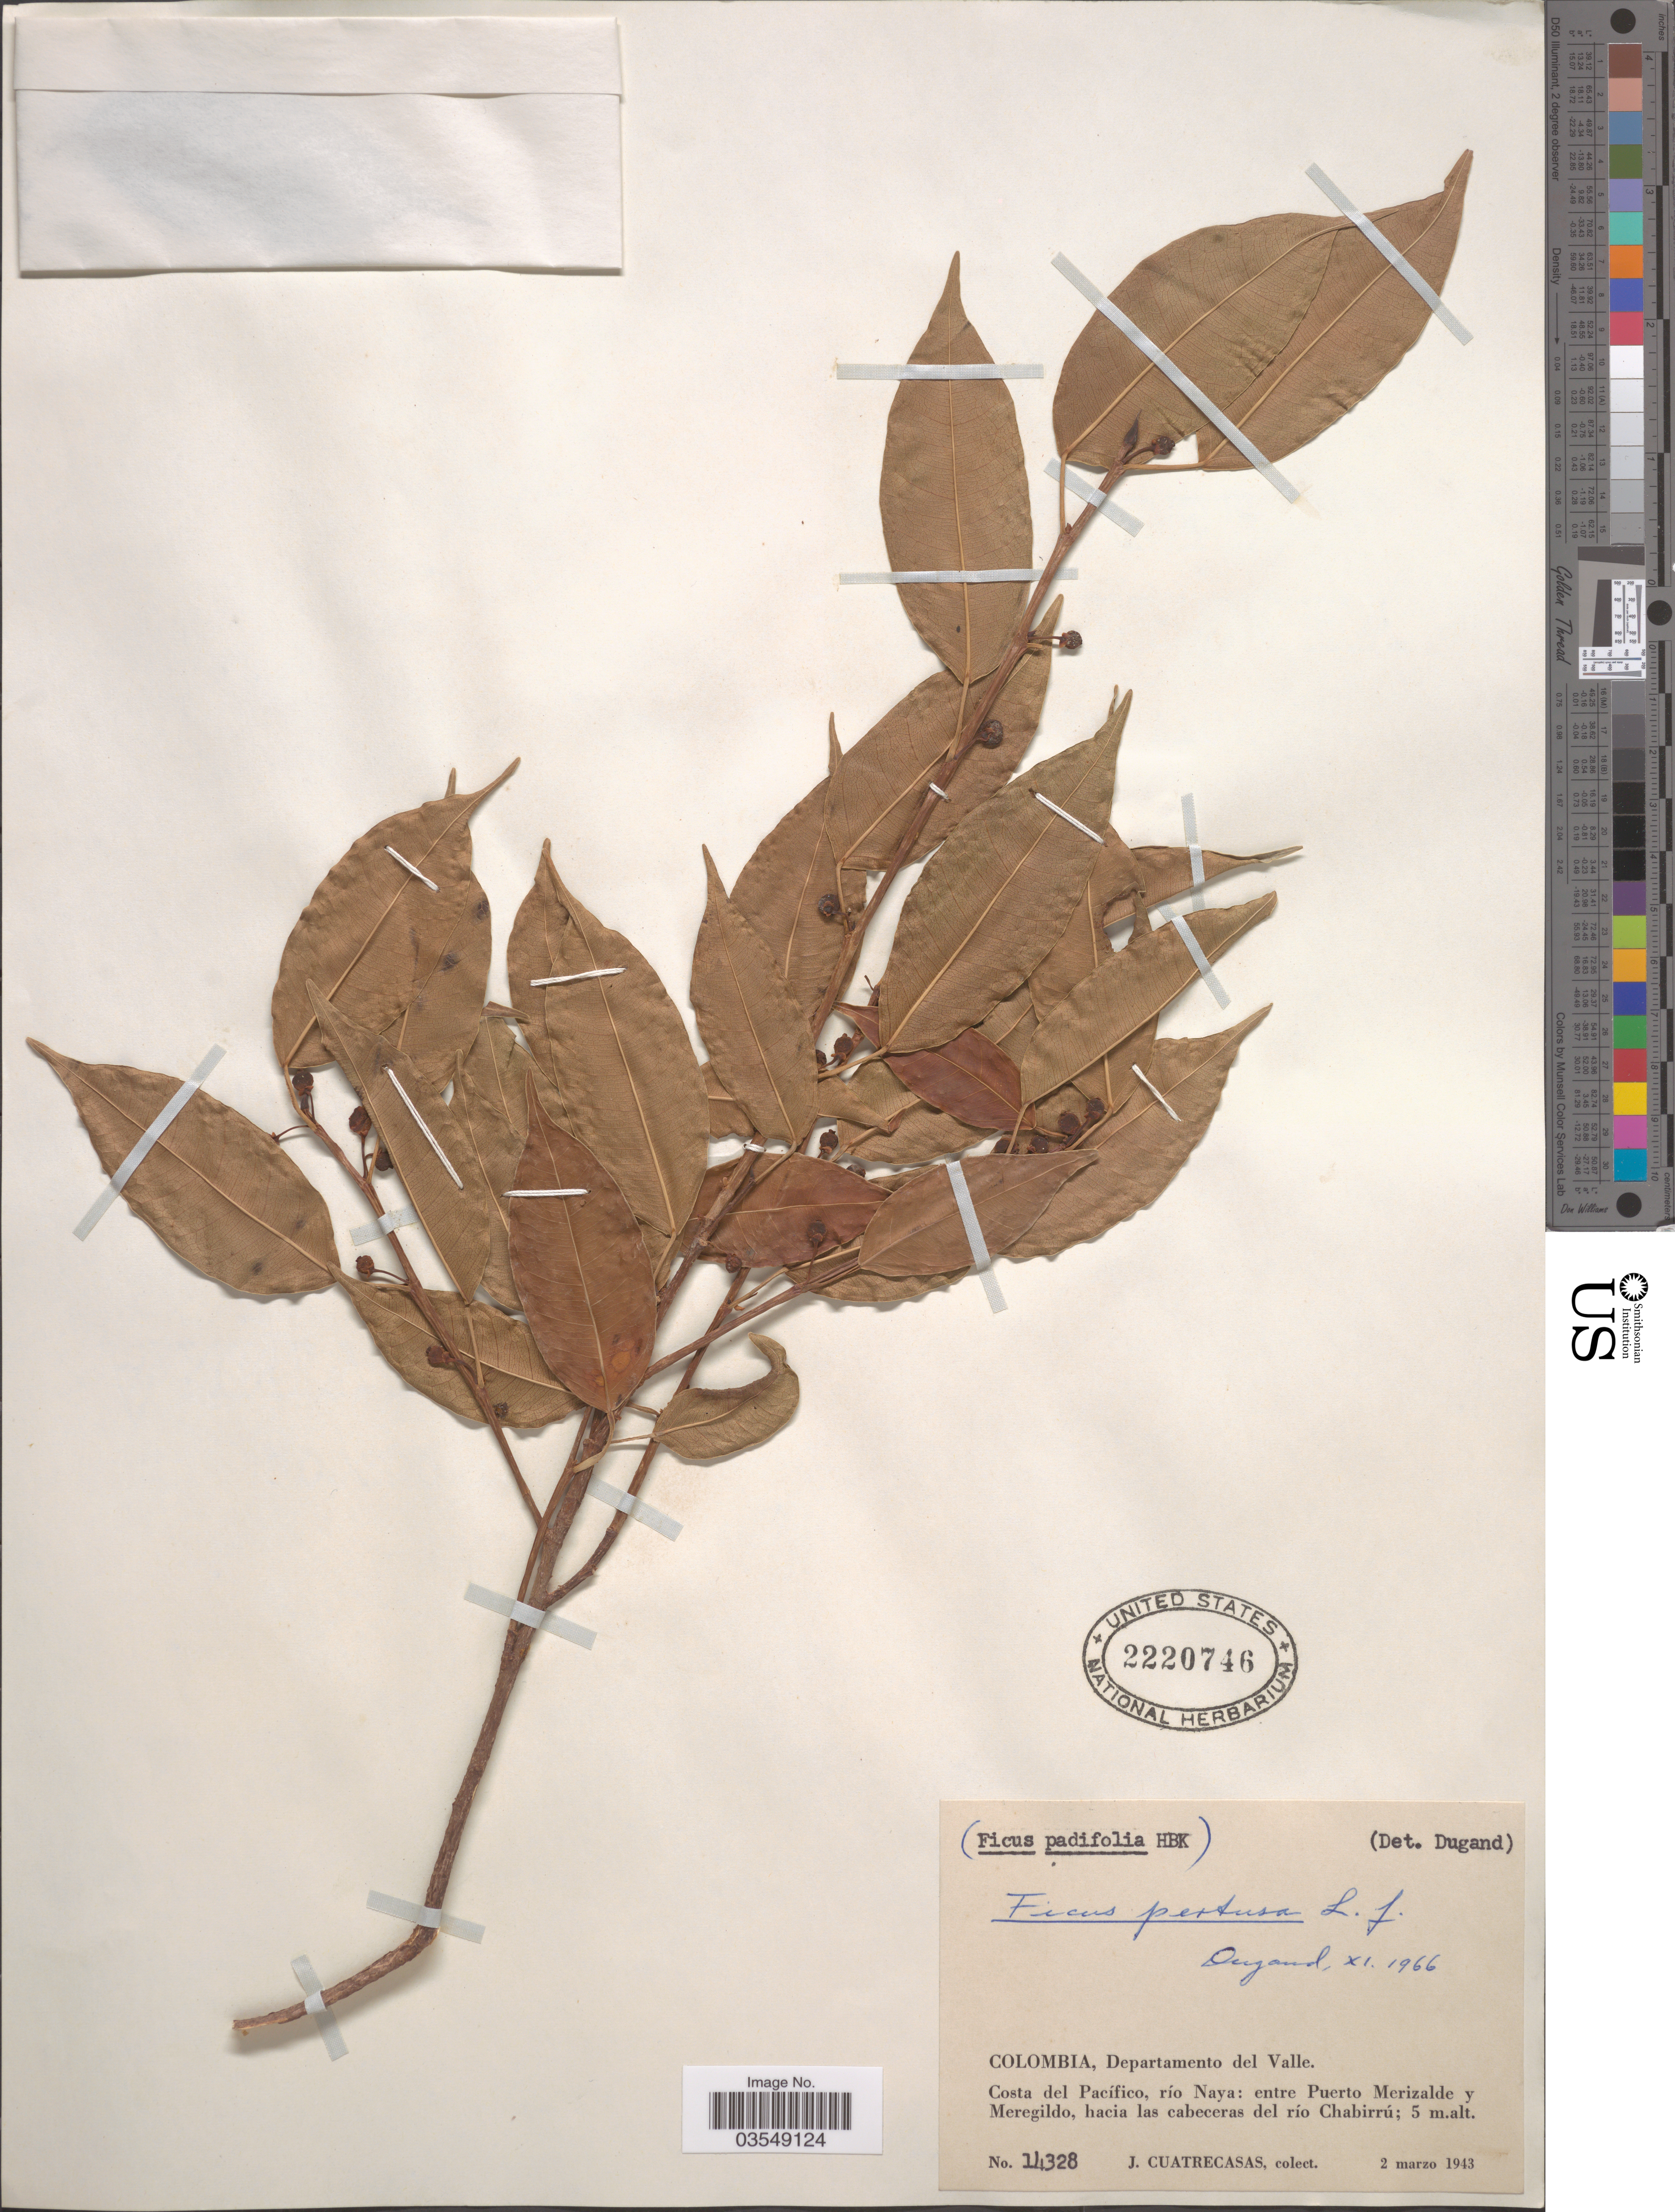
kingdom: Plantae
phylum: Tracheophyta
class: Magnoliopsida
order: Rosales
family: Moraceae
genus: Ficus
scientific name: Ficus pertusa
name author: L. f.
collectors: J. Cuatrecasas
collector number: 14328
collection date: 1943-03-02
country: Colombia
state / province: Valle del Cauca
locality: Departamento del Valle. Costa del Pacífico, río Naya: entre Puerto Merizalde y Meregildo, hacia las cabeceras del río Chabirrú.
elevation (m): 5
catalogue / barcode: US 2220746